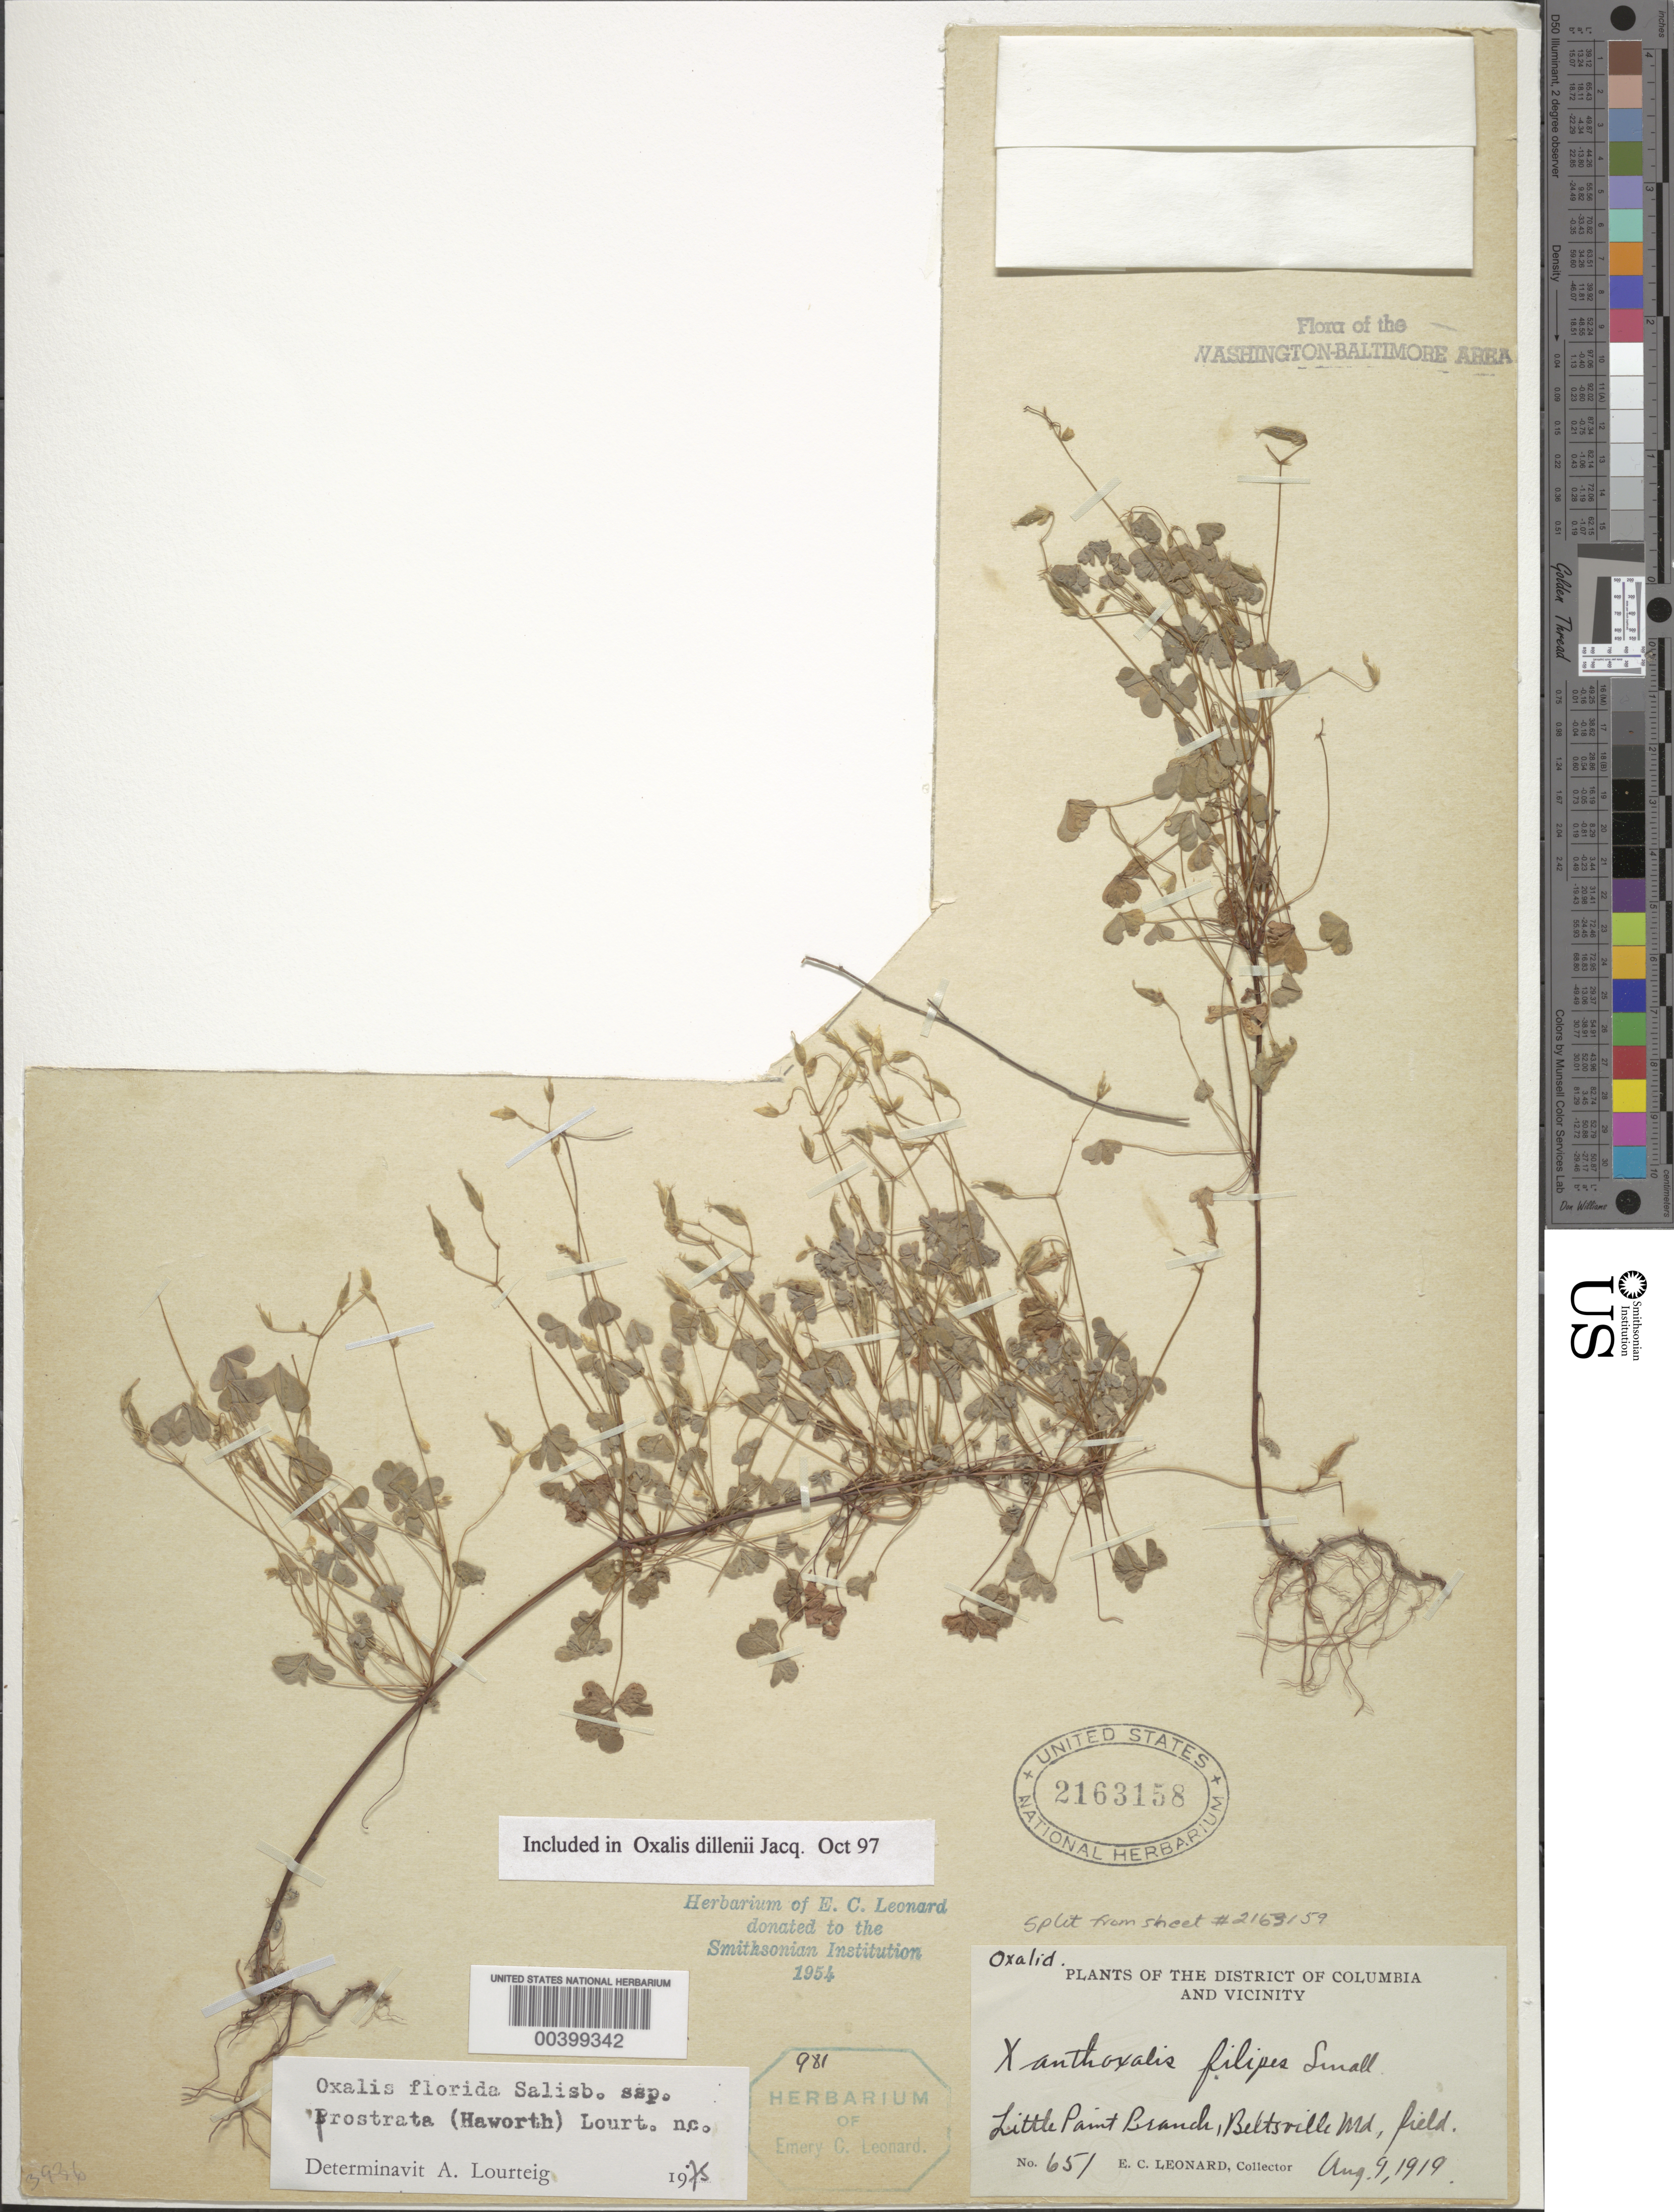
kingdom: Plantae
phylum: Tracheophyta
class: Magnoliopsida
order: Oxalidales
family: Oxalidaceae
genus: Oxalis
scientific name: Oxalis dillenii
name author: Jacq.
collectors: E. C. Leonard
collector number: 651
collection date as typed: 09 Aug 1919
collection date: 1919-08-09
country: United States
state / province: Maryland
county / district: Prince George's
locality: Little Paint Branch, Beltsville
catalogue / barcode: US 2163158